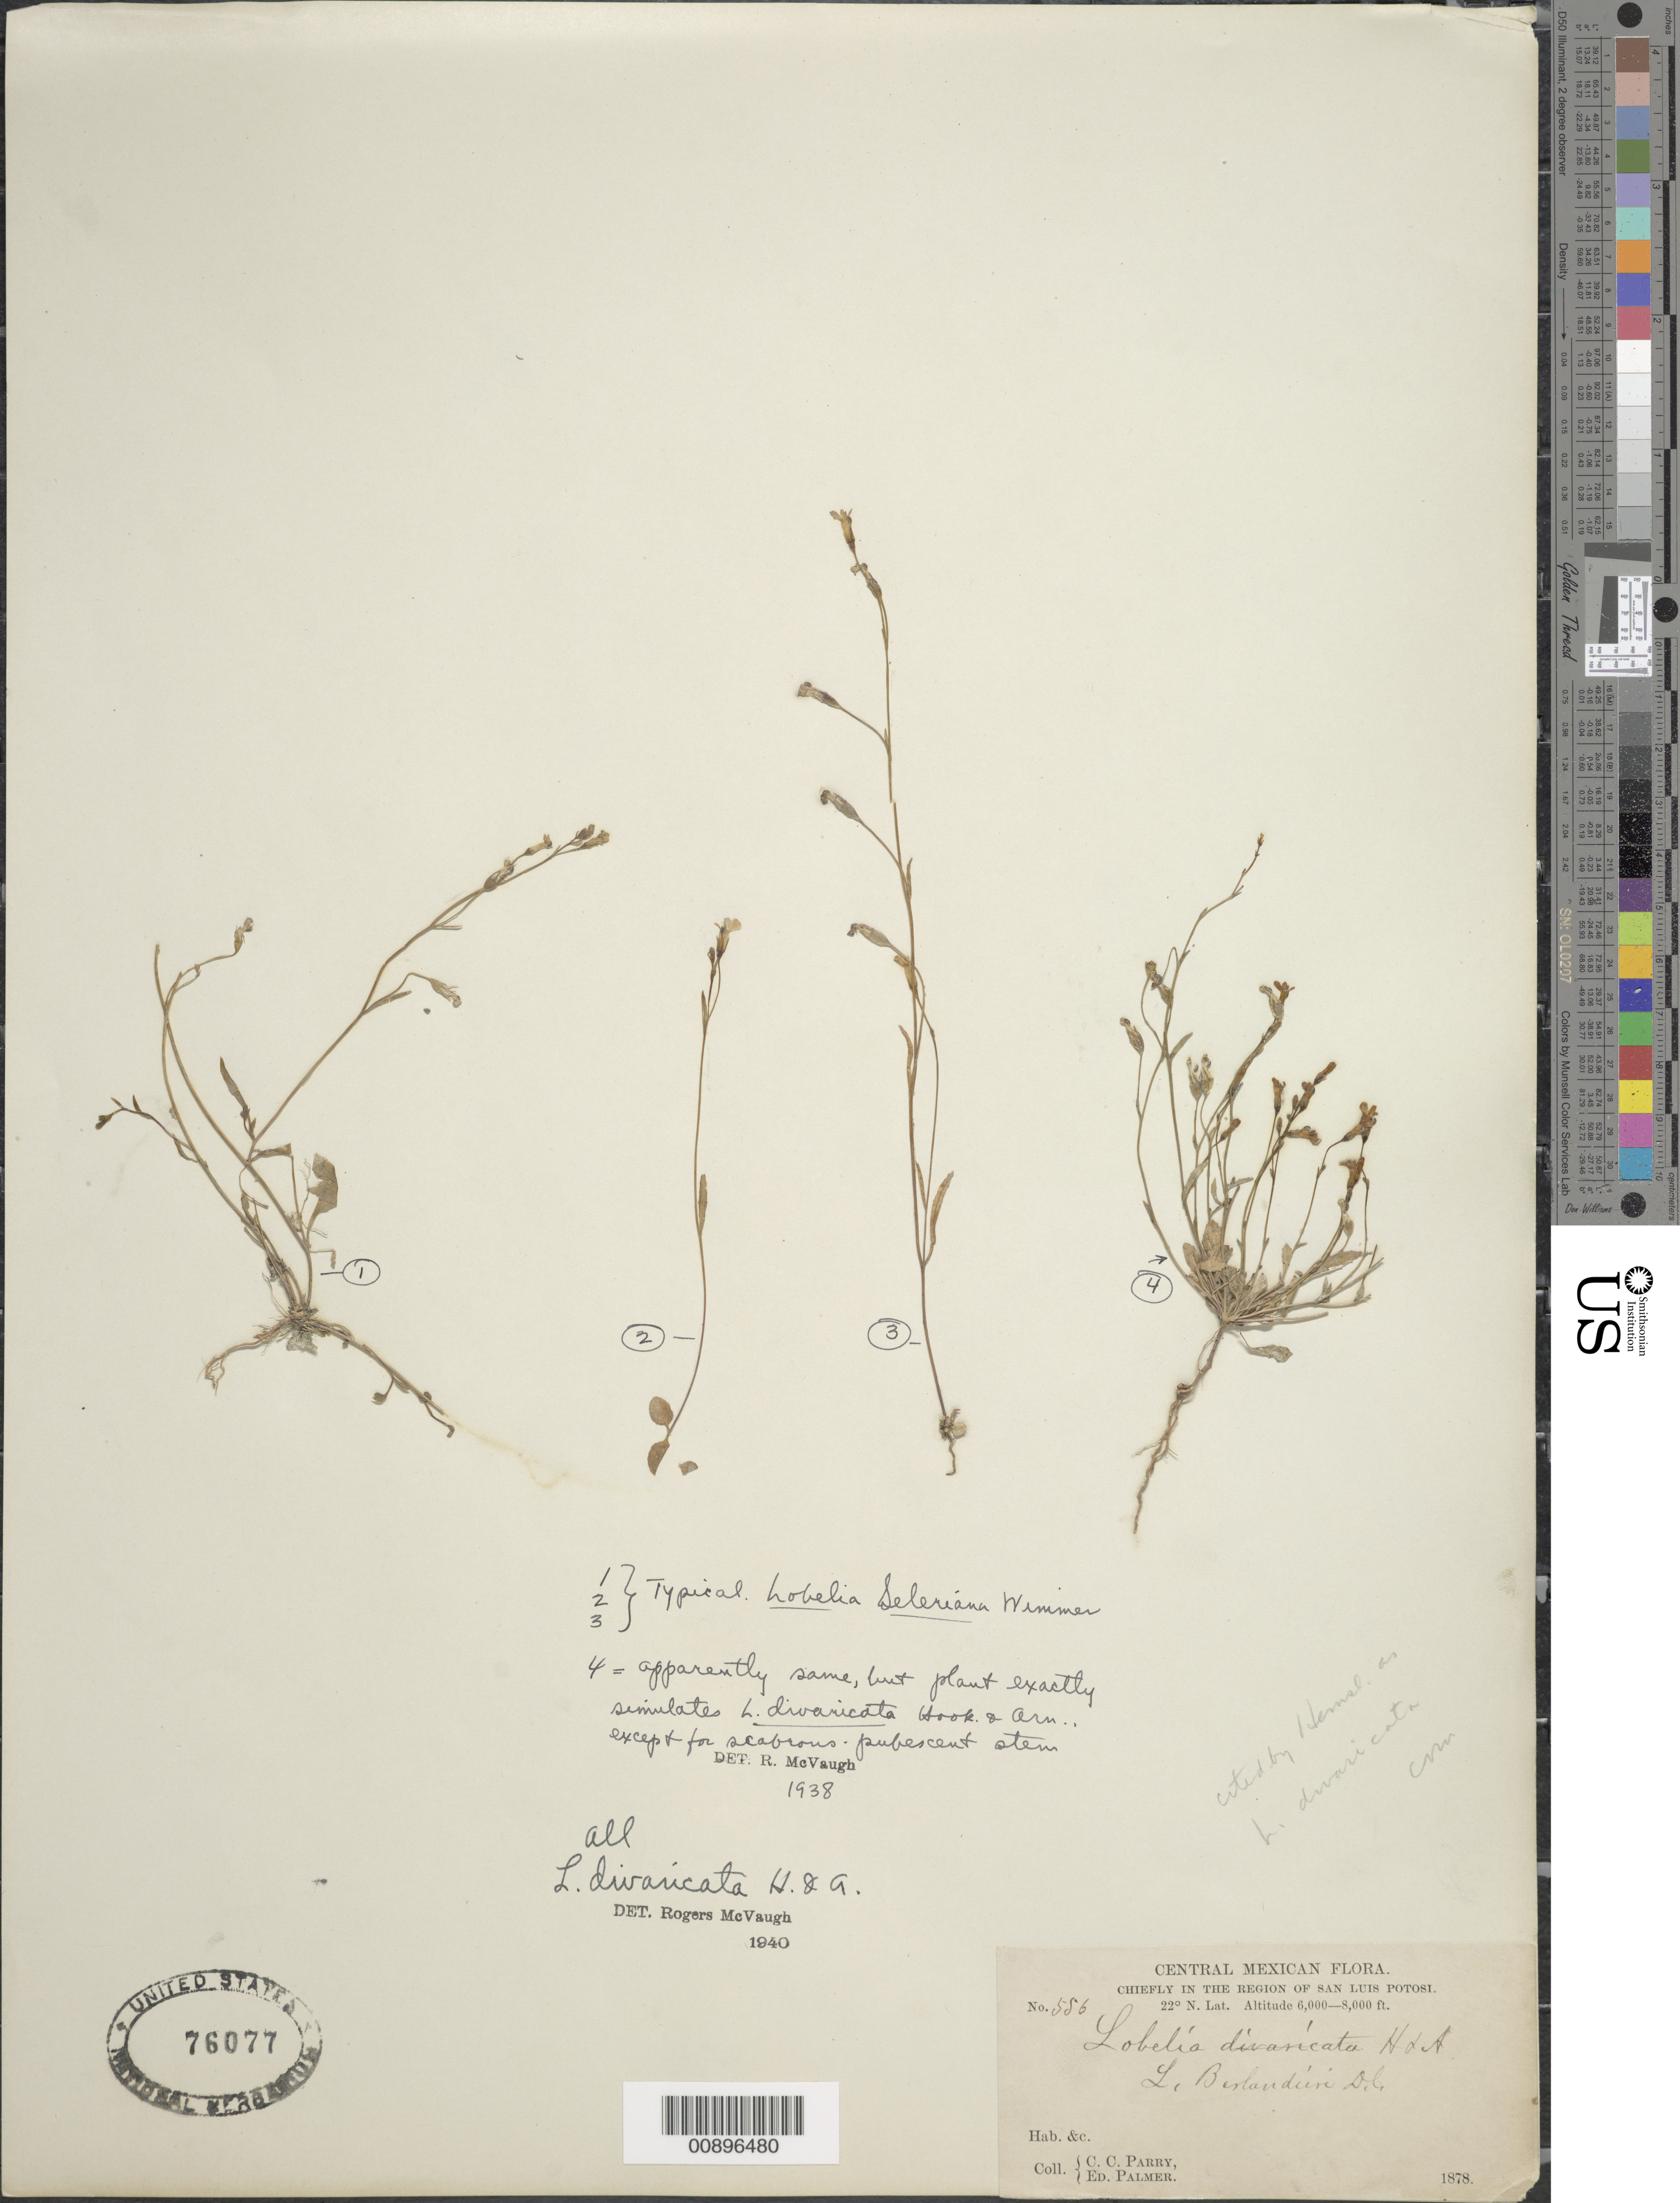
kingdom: Plantae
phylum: Tracheophyta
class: Magnoliopsida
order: Asterales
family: Campanulaceae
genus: Lobelia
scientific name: Lobelia divaricata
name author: Hook. & Arn.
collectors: C. C. Parry & E. Palmer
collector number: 556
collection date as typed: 1878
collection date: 1878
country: Mexico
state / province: San Luis Potosí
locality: Chiefly in the region of San Luis Potosí.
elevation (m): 1829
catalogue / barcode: US 76077